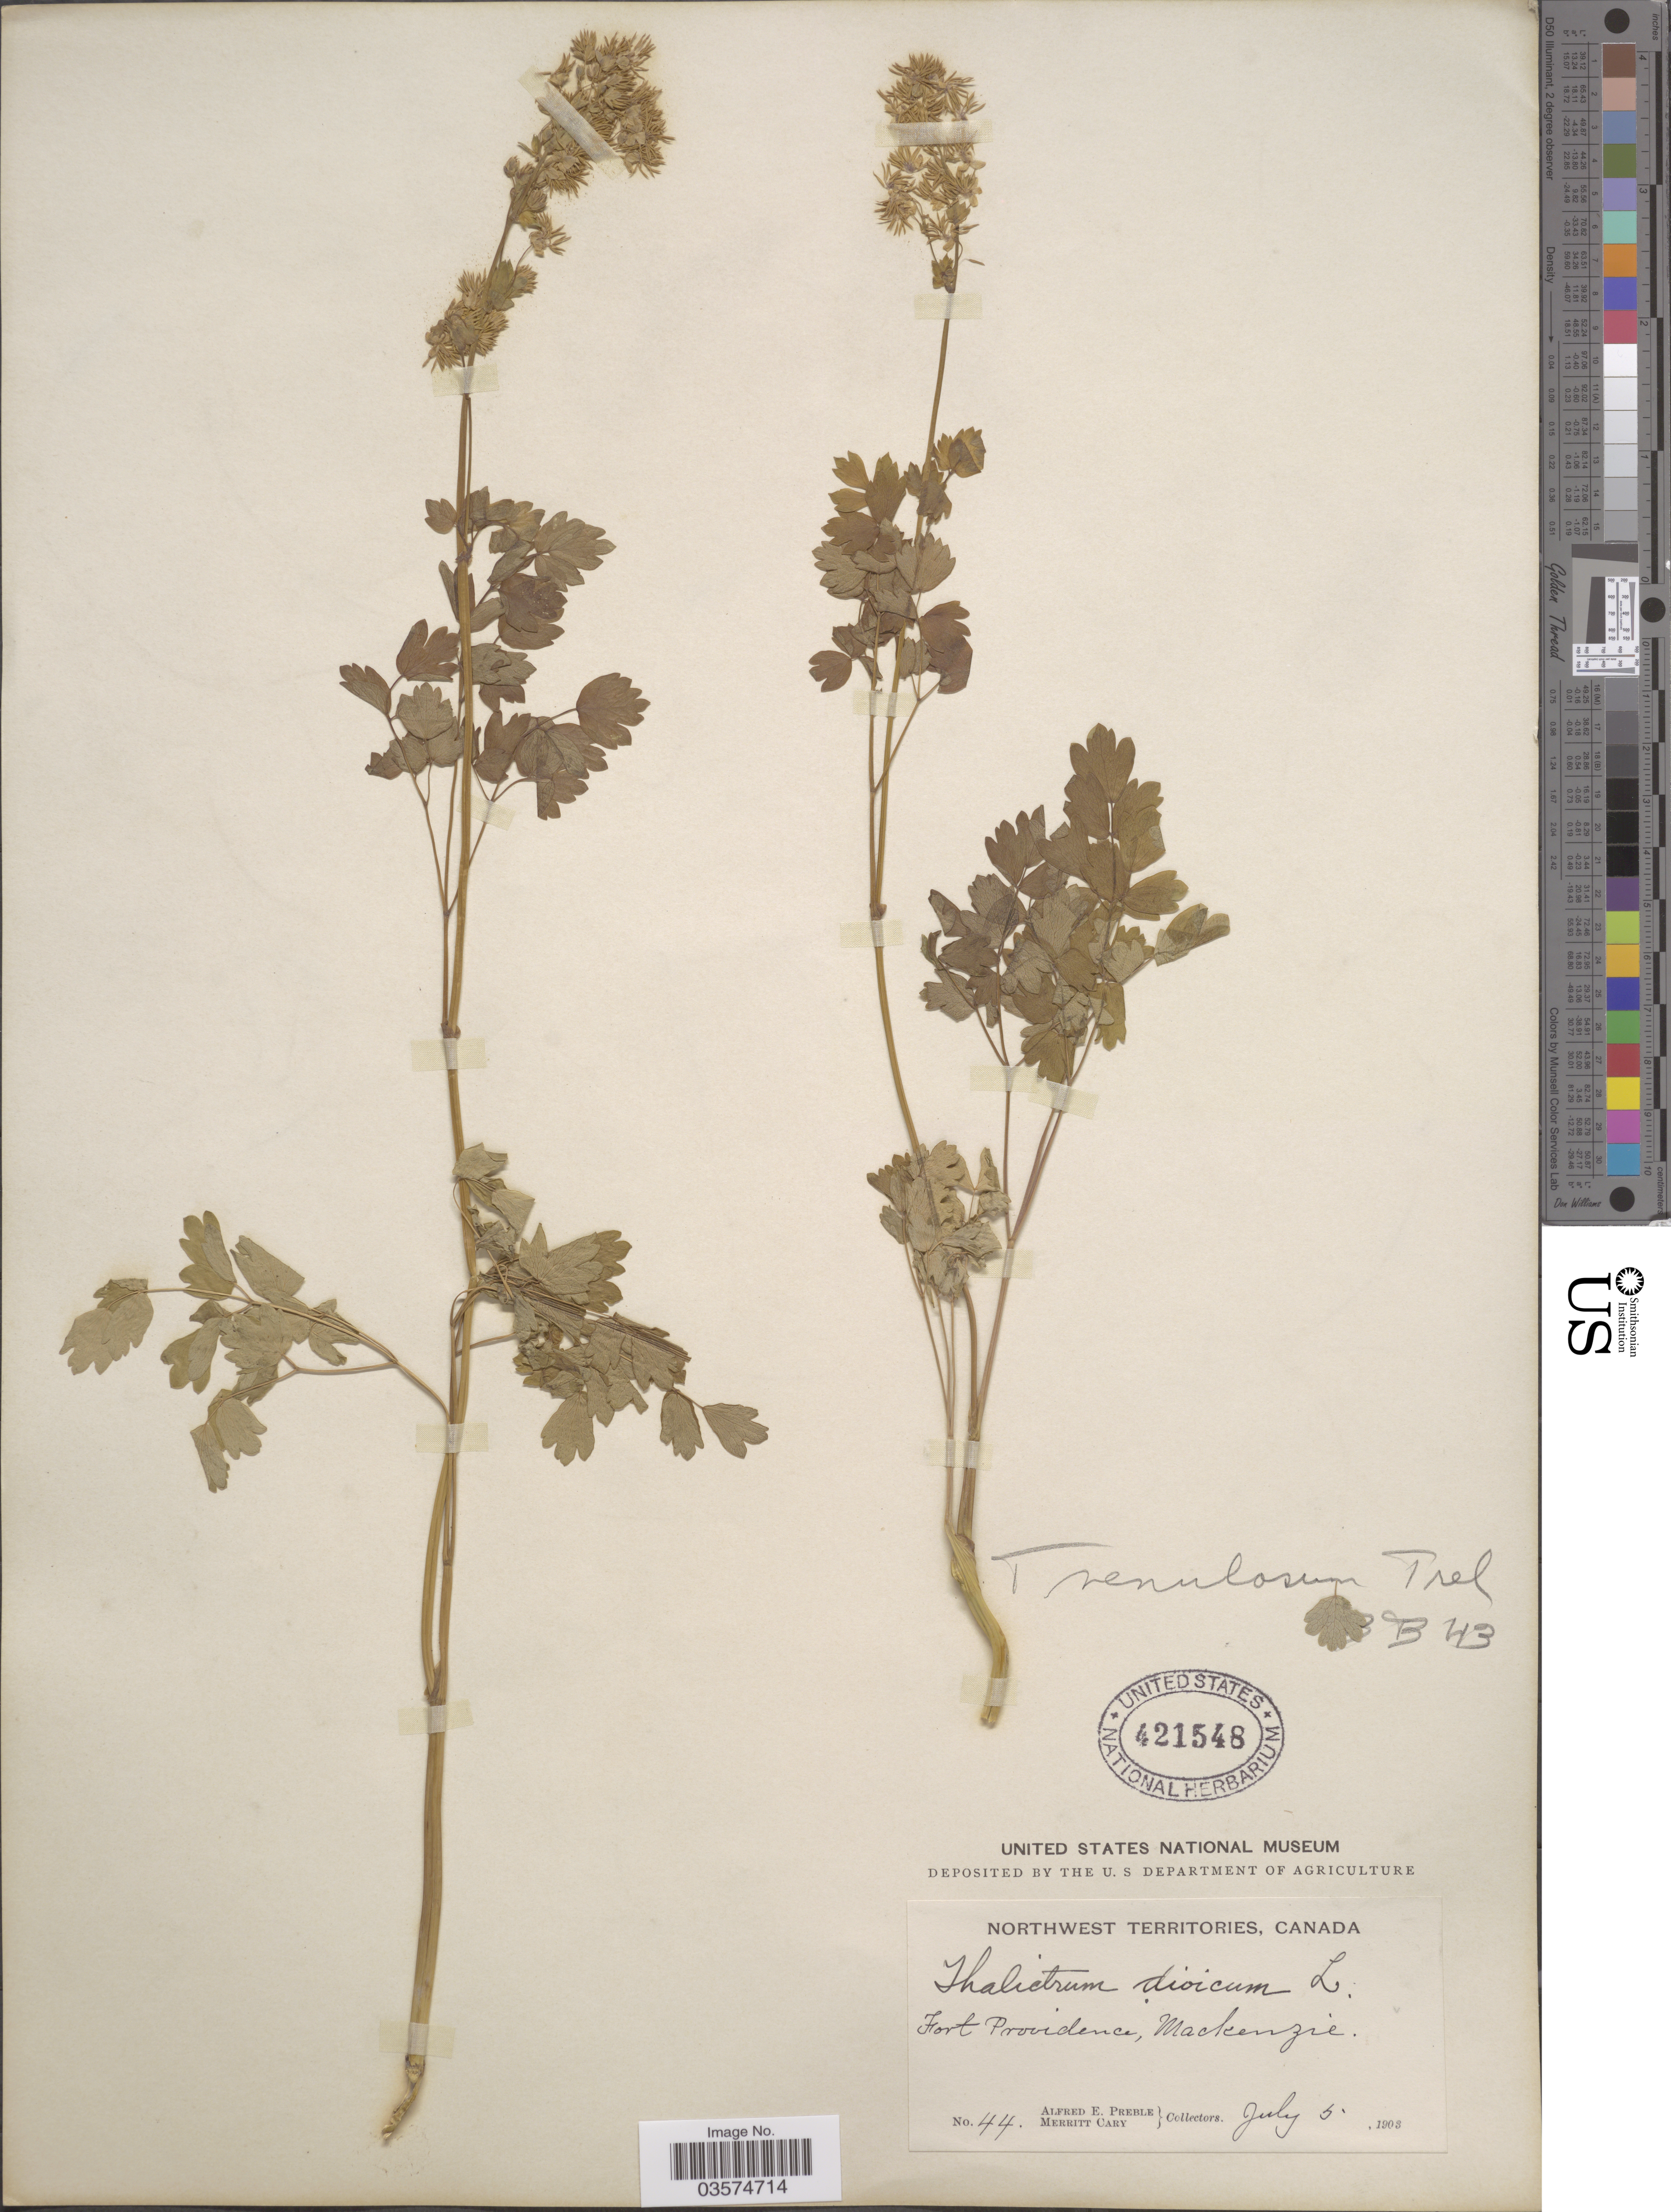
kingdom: Plantae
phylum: Tracheophyta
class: Magnoliopsida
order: Ranunculales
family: Ranunculaceae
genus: Thalictrum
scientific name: Thalictrum venulosum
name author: Trel.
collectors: A. Preble & M. Cary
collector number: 44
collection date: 1903-07-05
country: Canada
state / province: Northwest Territories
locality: Fort Providence, Mackenzie.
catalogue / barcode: US 421548